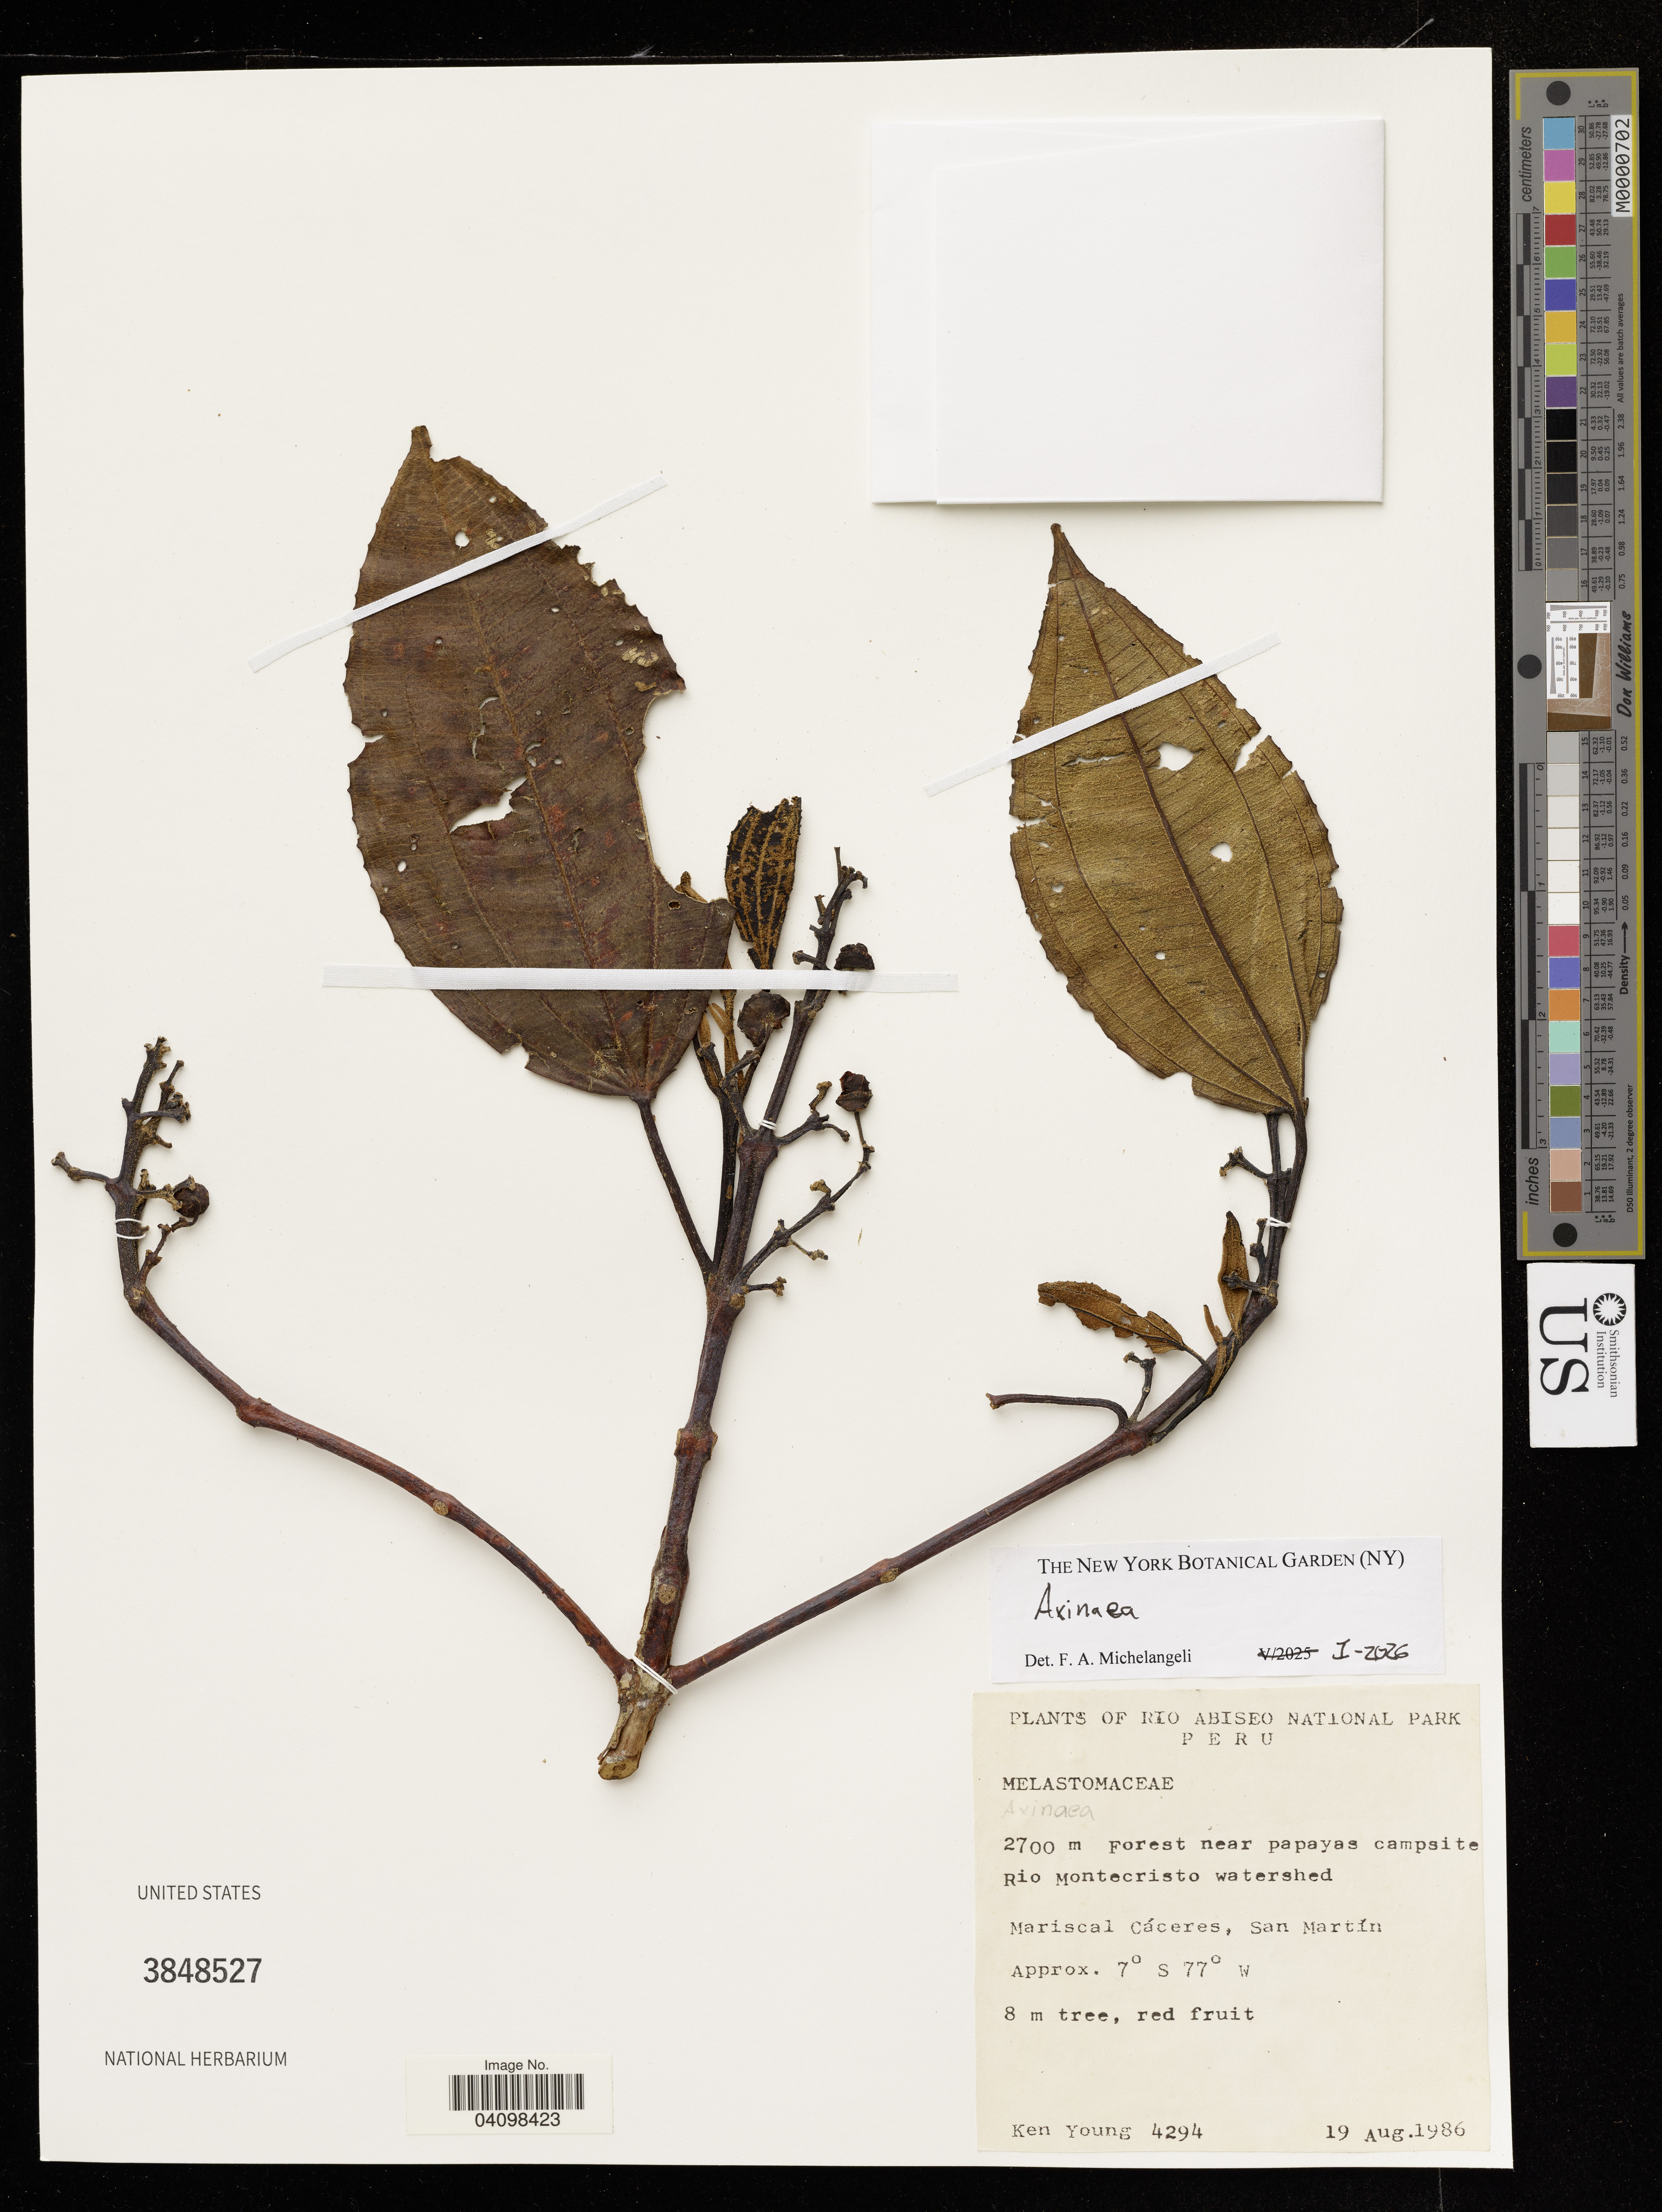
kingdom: Plantae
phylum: Tracheophyta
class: Magnoliopsida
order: Myrtales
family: Melastomataceae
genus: Axinaea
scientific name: Axinaea sp.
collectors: K. Young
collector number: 4294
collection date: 1986-08-19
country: Peru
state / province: San Martin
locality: Rio Montecristo watershed. Mariscal Cáceres.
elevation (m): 2700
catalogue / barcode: US 3848527